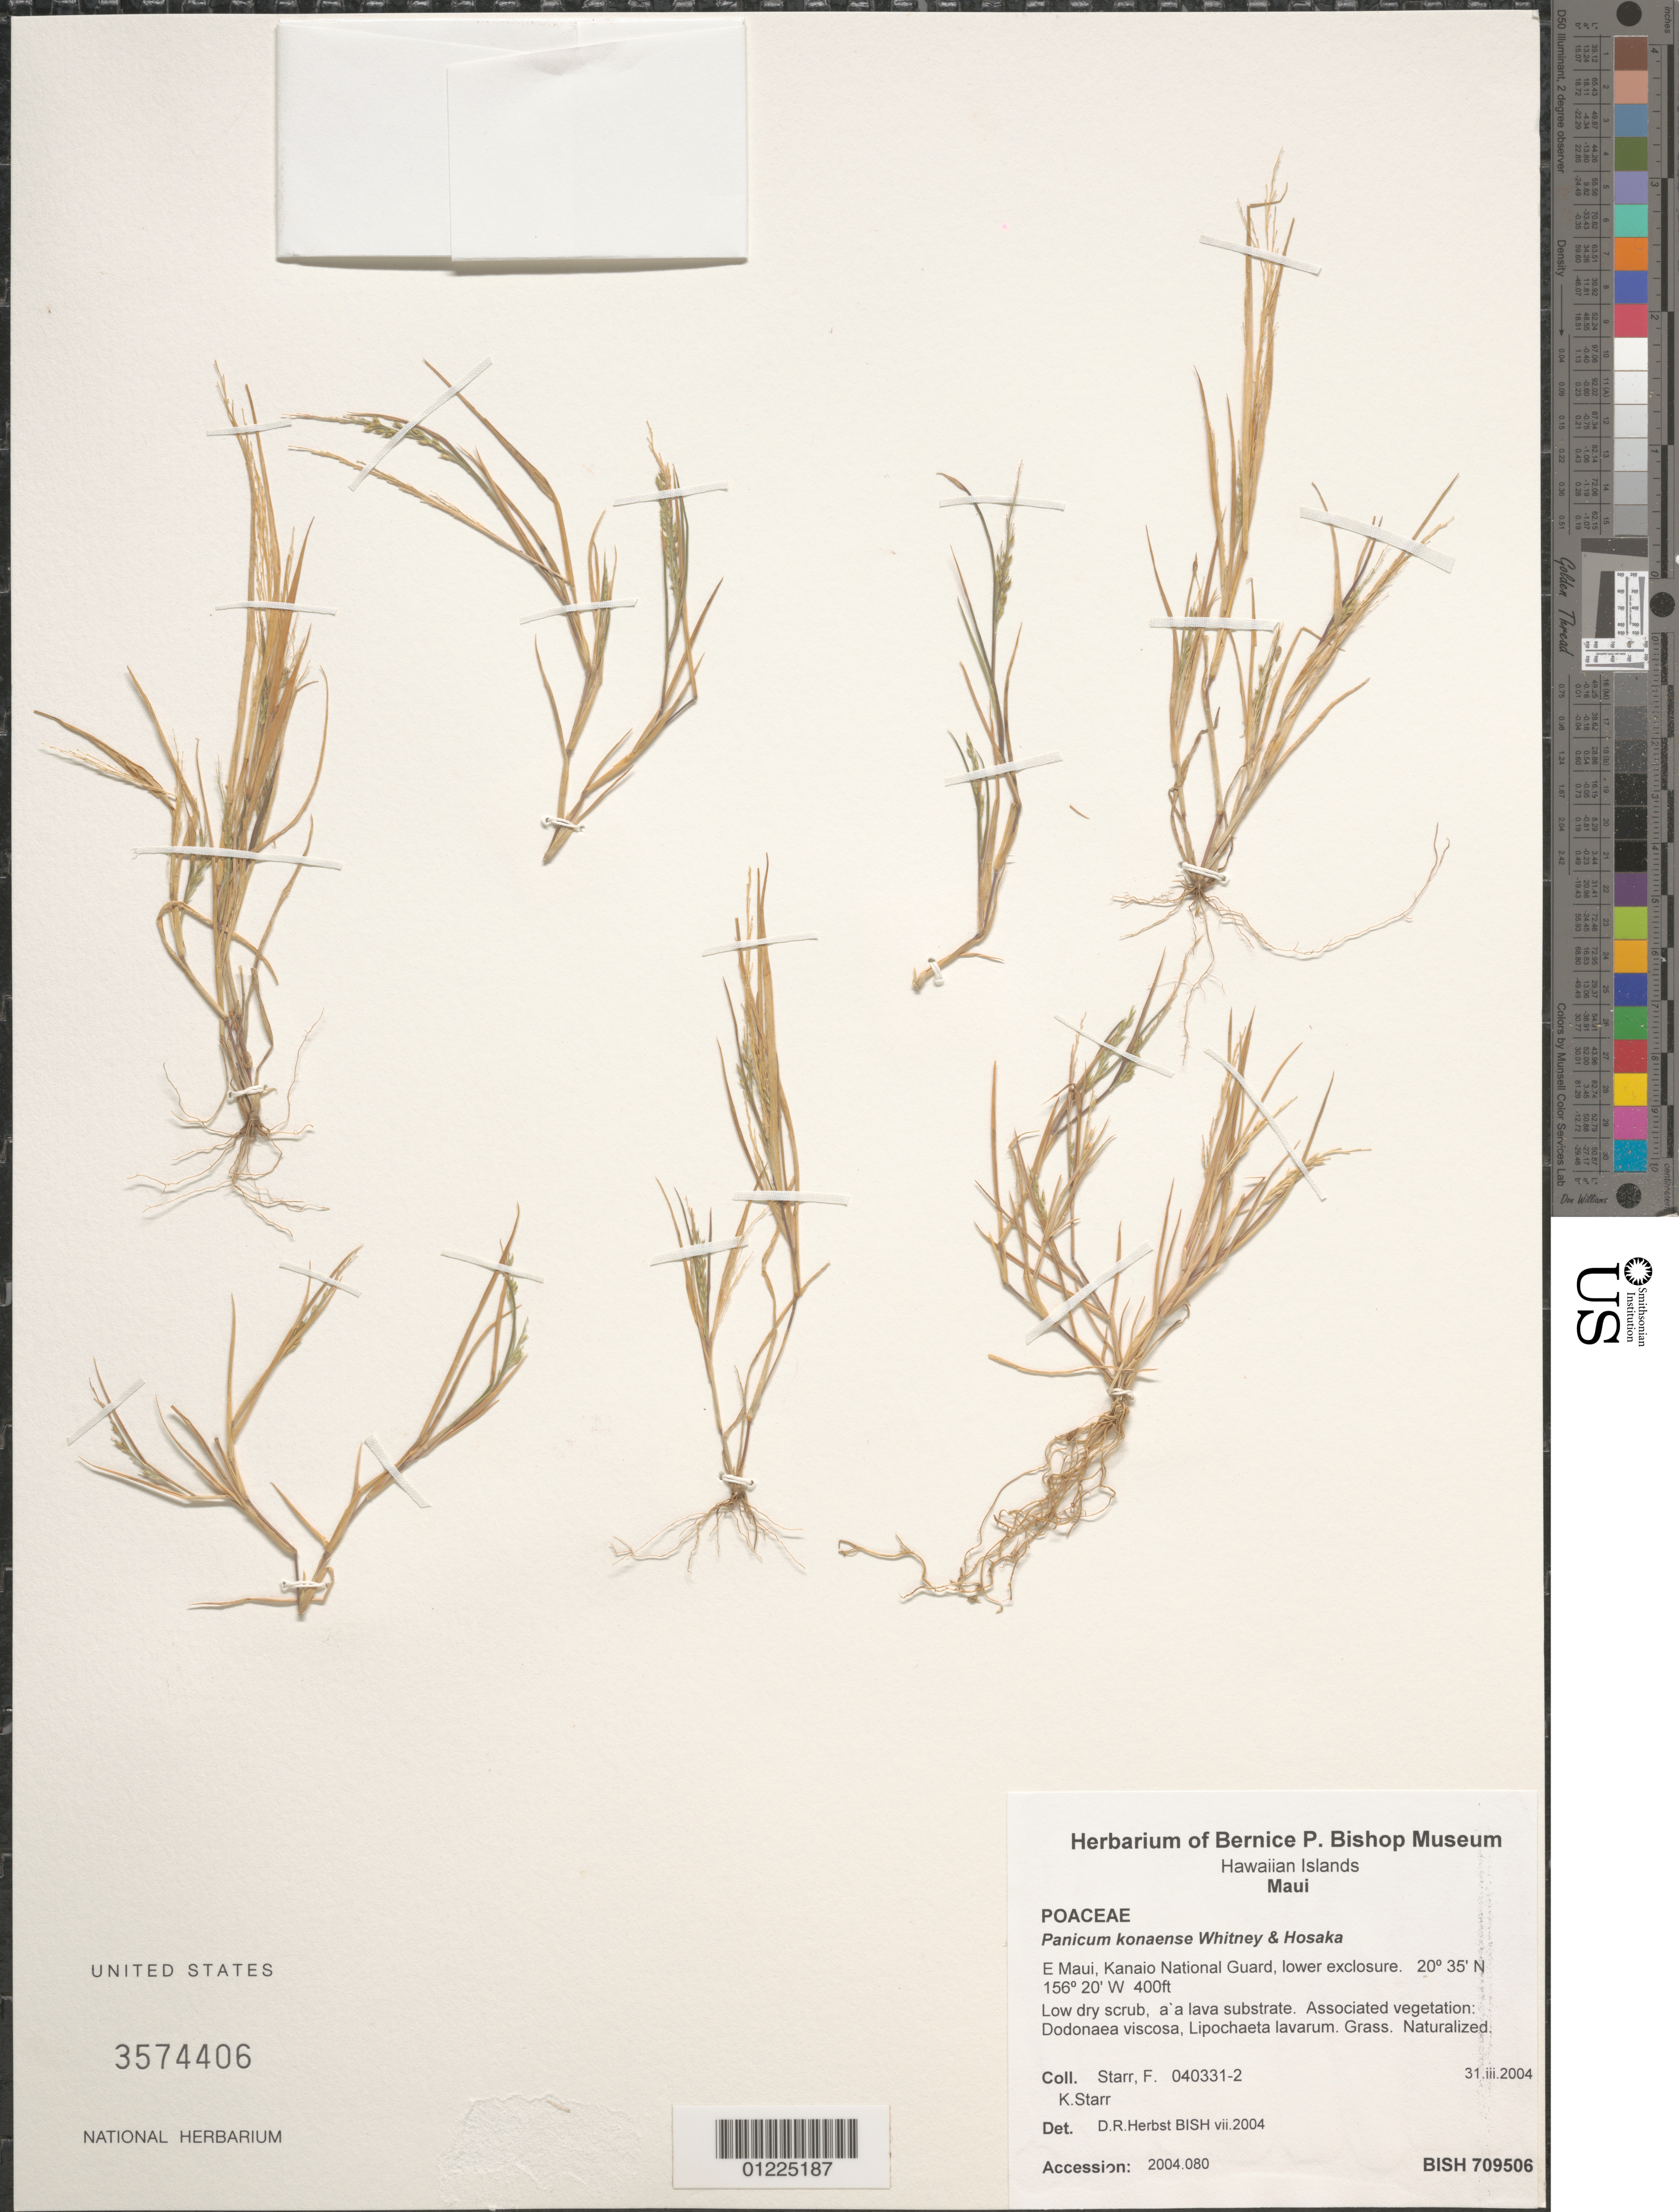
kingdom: Plantae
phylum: Tracheophyta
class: Liliopsida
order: Poales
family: Poaceae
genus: Panicum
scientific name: Panicum konaense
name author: Whitney & Hosaka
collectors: F. Starr & K. Starr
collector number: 040331-2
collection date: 2004-03-31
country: United States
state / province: Hawaii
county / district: Maui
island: Maui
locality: E Maui, Kanaio National Guard exclosure.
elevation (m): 122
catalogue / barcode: US 3574406